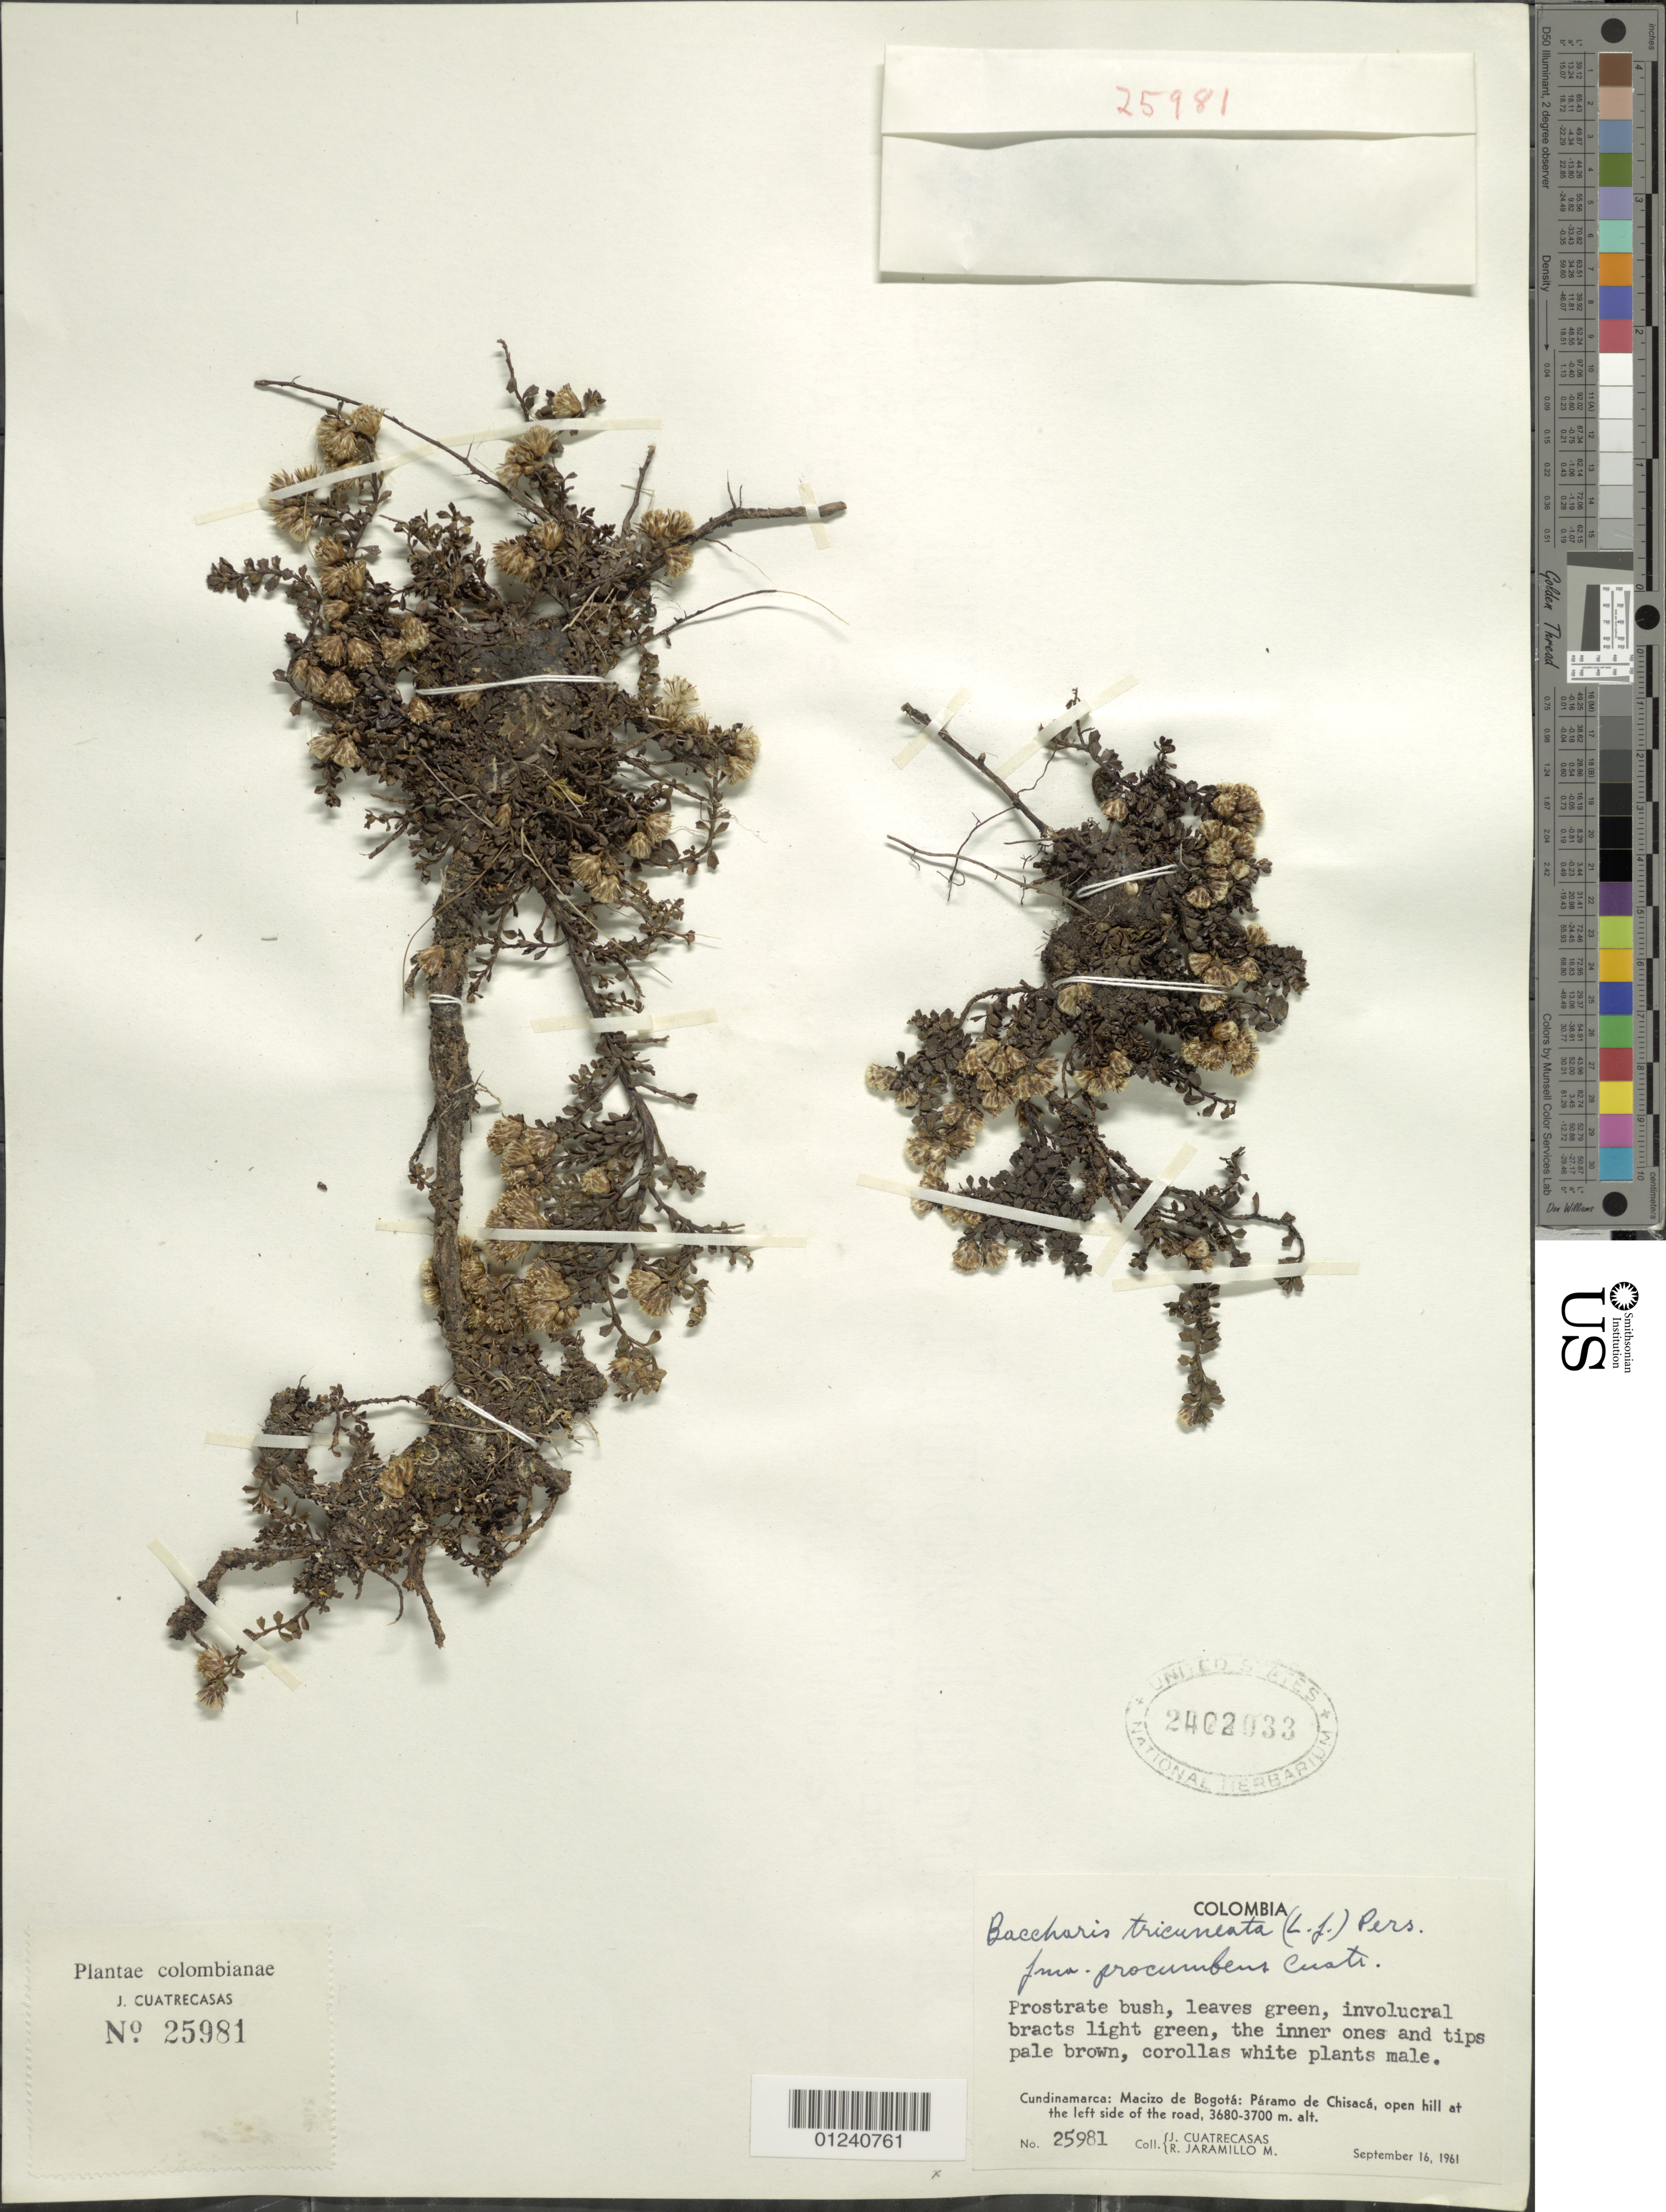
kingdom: Plantae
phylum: Tracheophyta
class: Magnoliopsida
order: Asterales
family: Asteraceae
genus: Baccharis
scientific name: Baccharis tricuneata f. procumbens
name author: Cuatrec.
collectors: J. Cuatrecasas & R. Jaramillo M.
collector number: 25981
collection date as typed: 16 Sep 1961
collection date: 1961-09-16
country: Colombia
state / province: Cundinamarca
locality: Macizo de Bogata, Páramo de Chisaca.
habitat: open hill at the left side of the road.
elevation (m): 3680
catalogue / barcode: US 2402033